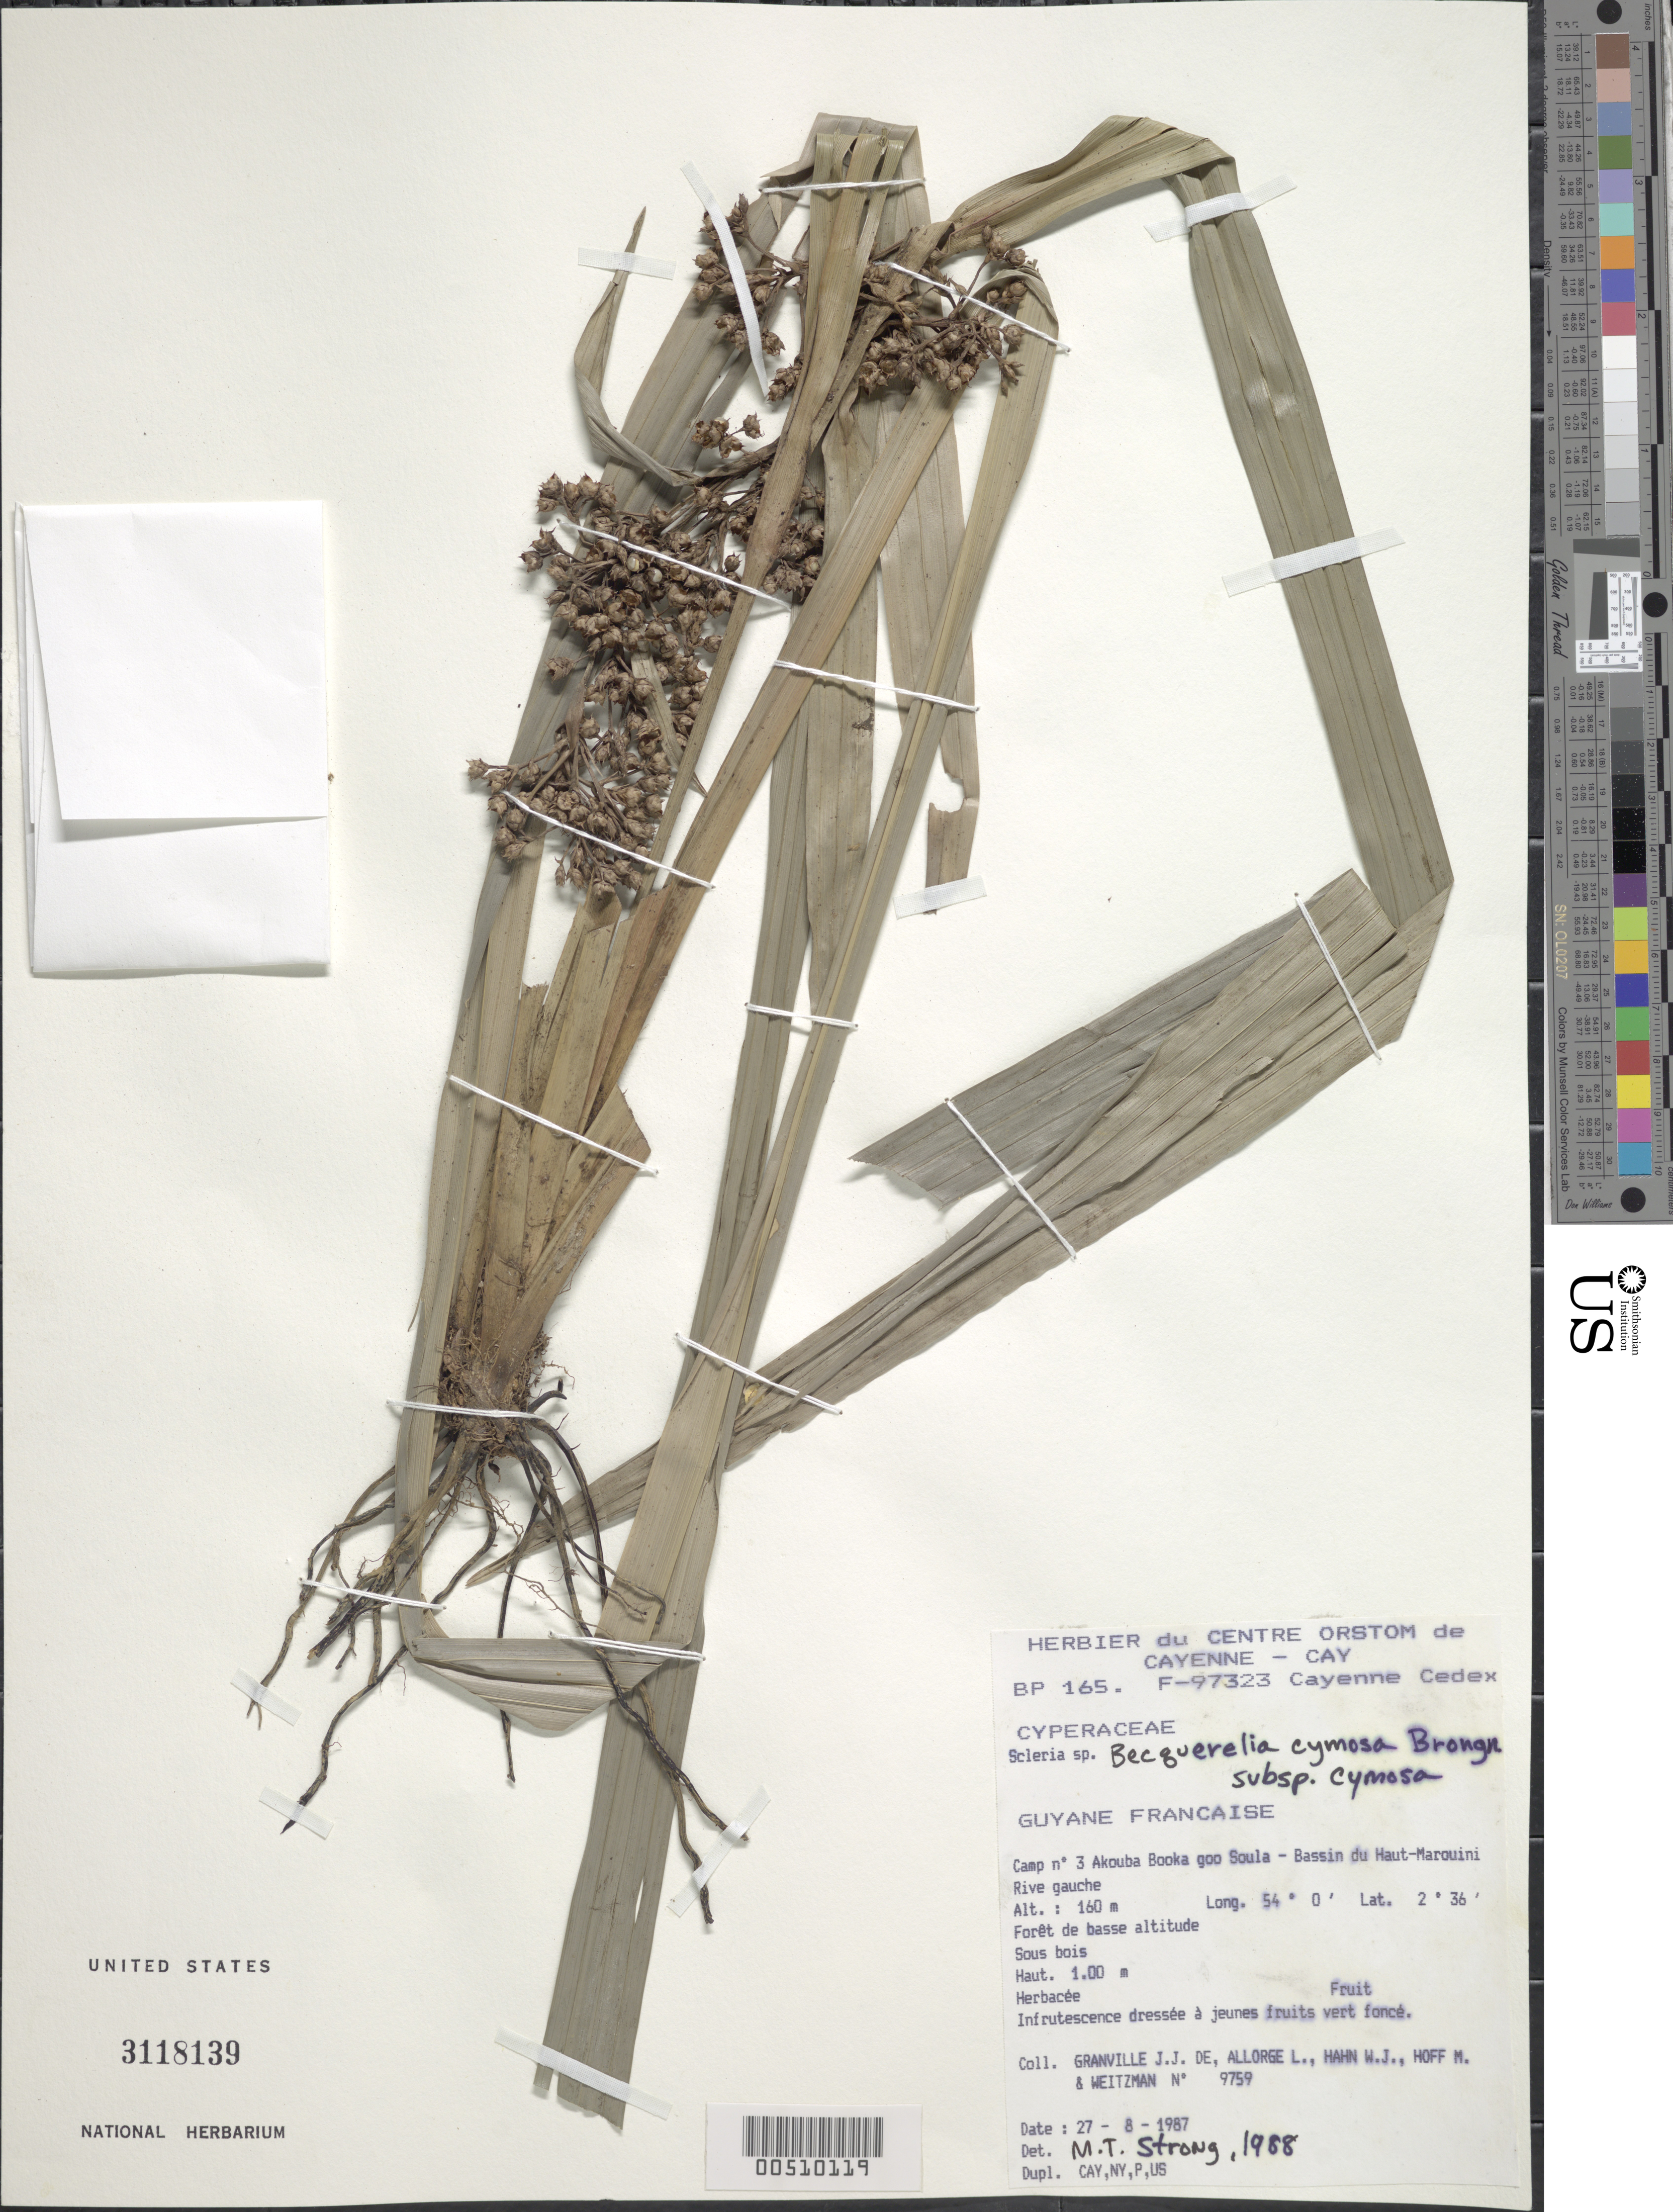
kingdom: Plantae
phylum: Tracheophyta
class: Liliopsida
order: Poales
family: Cyperaceae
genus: Becquerelia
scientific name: Becquerelia cymosa subsp. cymosa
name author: Brongn.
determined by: Strong, M. T., (US), Smithsonian Institution - National Museum of Natural History (UNITED STATES)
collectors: J.-J. de Granville, L. Allorge, W. J. Hahn, M. Hoff & A. Wietzman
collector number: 9759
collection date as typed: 27 Aug 1987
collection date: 1987-08-27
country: French Guiana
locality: Camp no. 3, Akouba Booka goo Soula - Bassin du Haut-Marouini, Rive gauche.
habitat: Foret de basse altitude, Sous bois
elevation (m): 160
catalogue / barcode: US 3118139